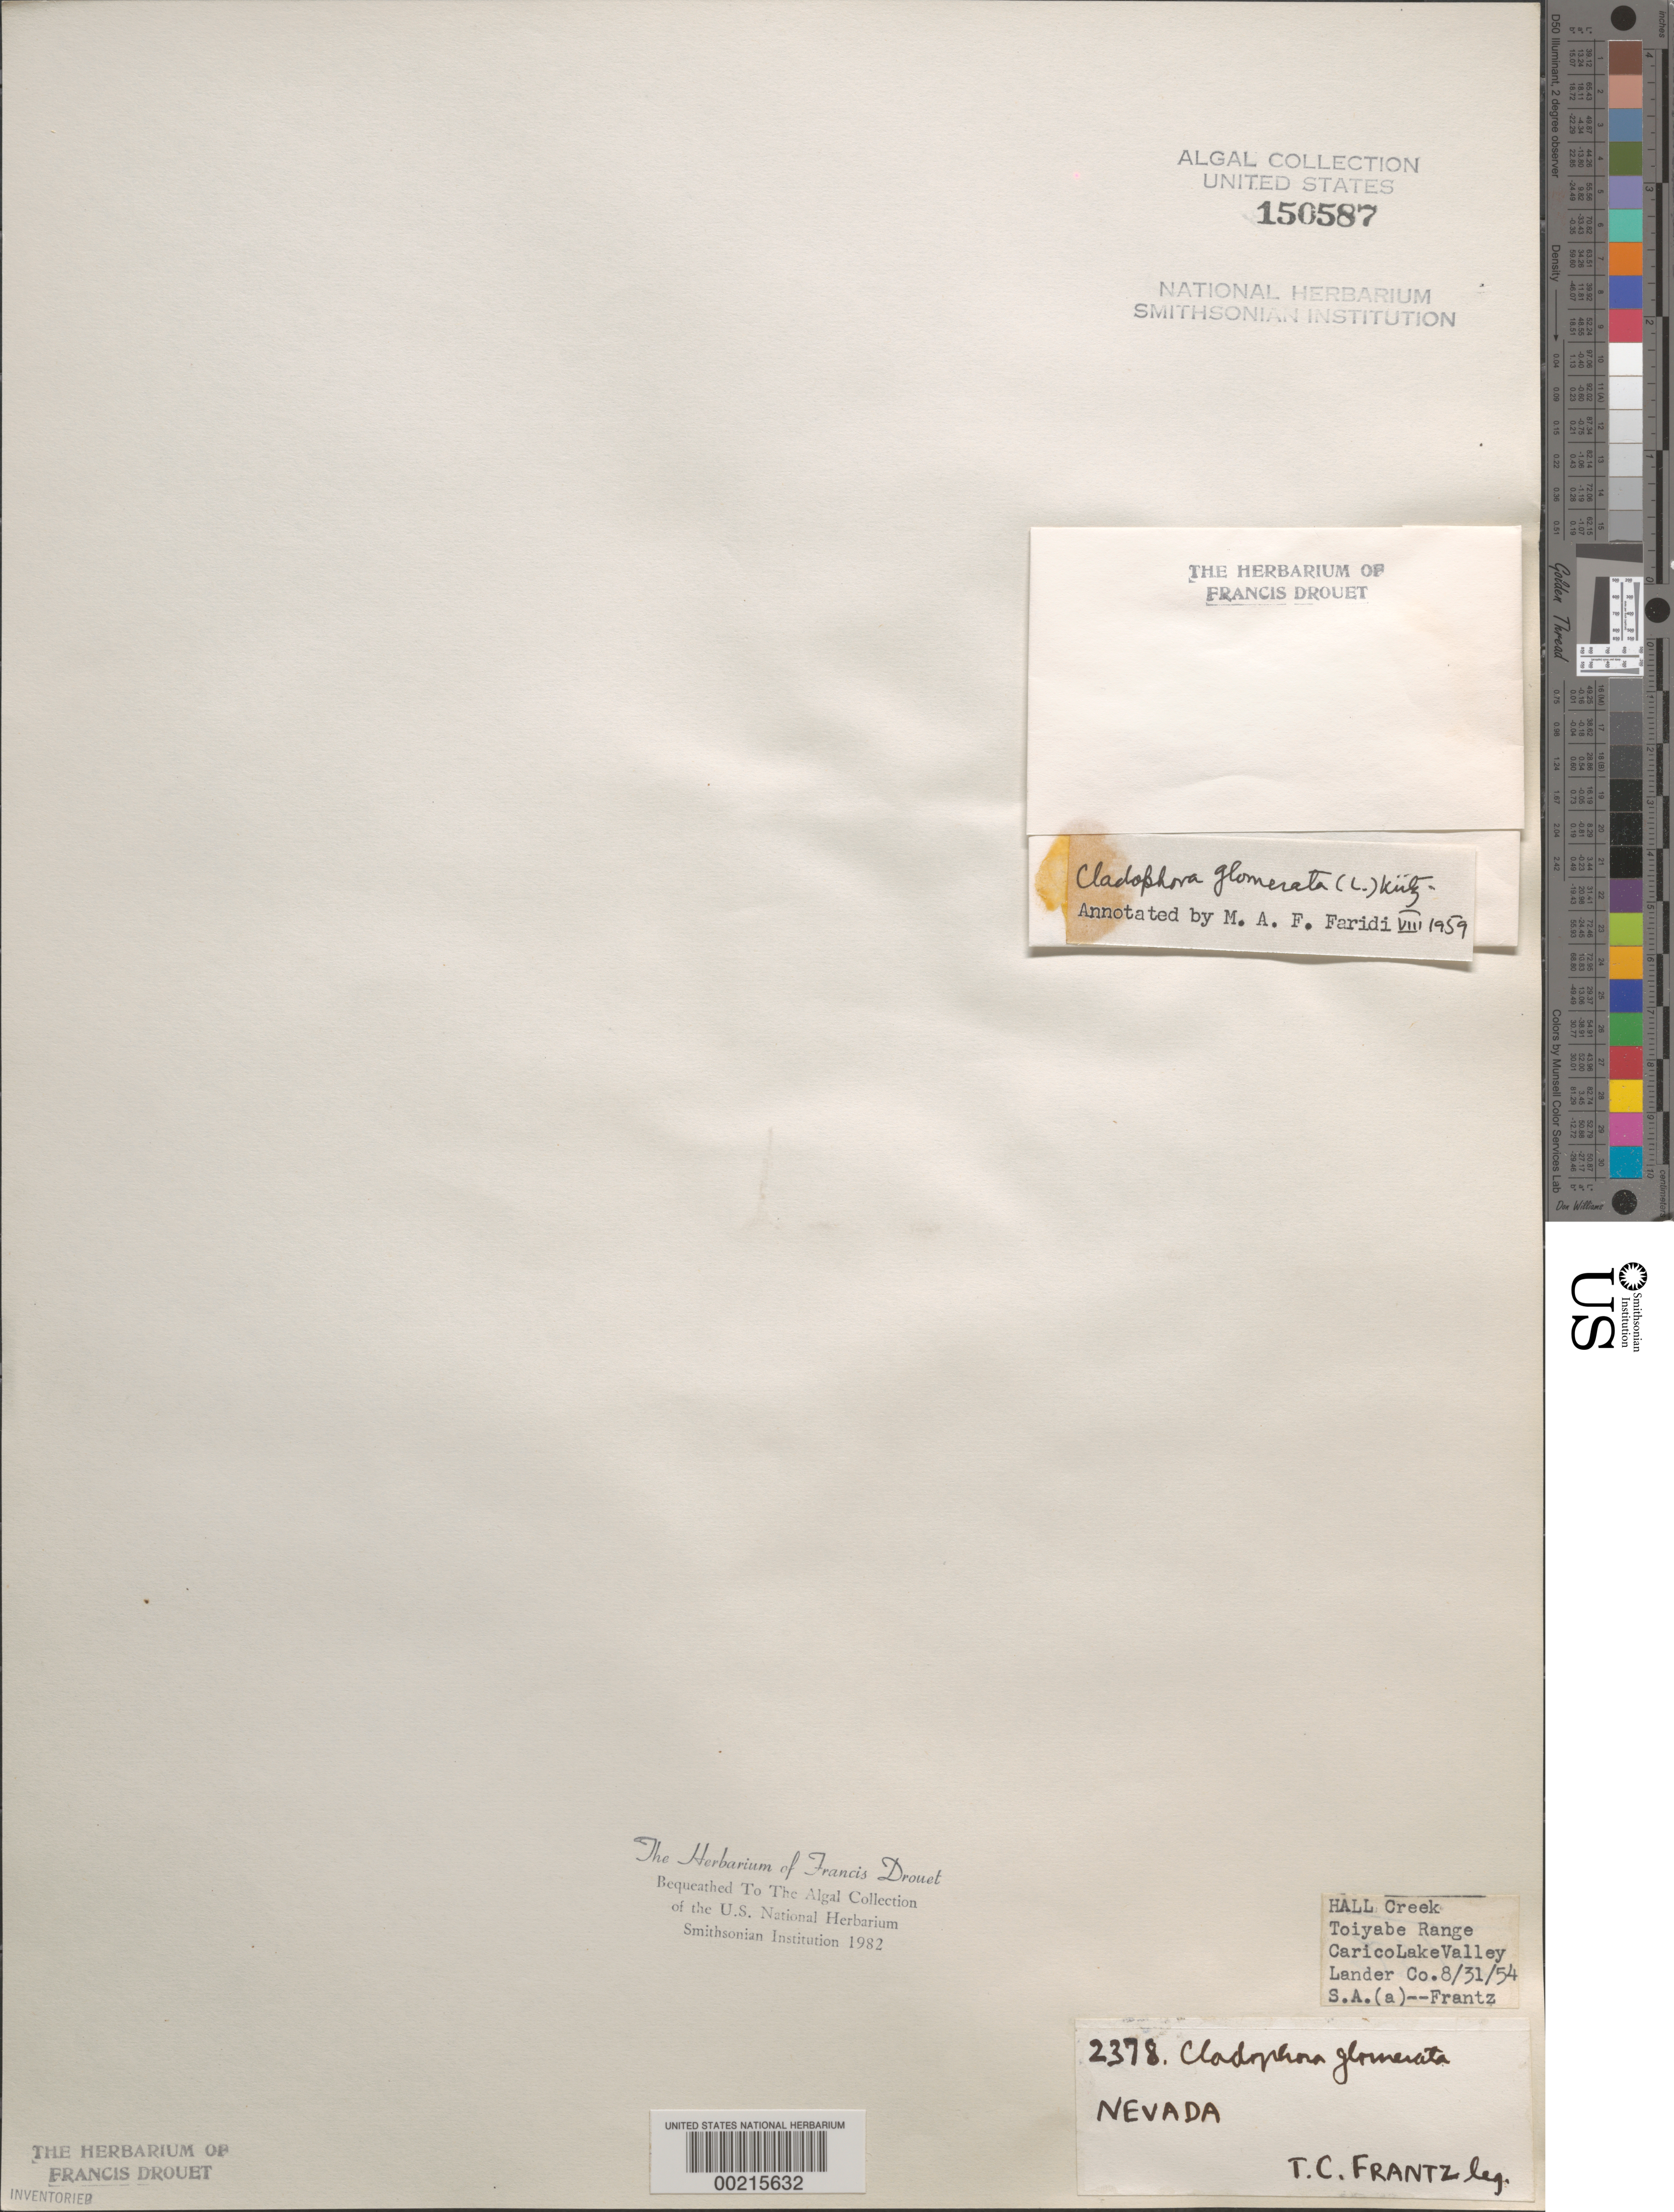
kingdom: Plantae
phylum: Chlorophyta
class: Ulvophyceae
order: Cladophorales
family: Cladophoraceae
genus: Cladophora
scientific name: Cladophora glomerata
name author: (L.) Kütz.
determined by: Faridi, M. A. F.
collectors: T. Frantz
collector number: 2378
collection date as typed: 31 Aug 1954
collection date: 1954-08-31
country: United States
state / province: Nevada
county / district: Lander County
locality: Hall Creek, Toiyabe Range, Carico Lake Valley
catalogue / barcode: US 150587